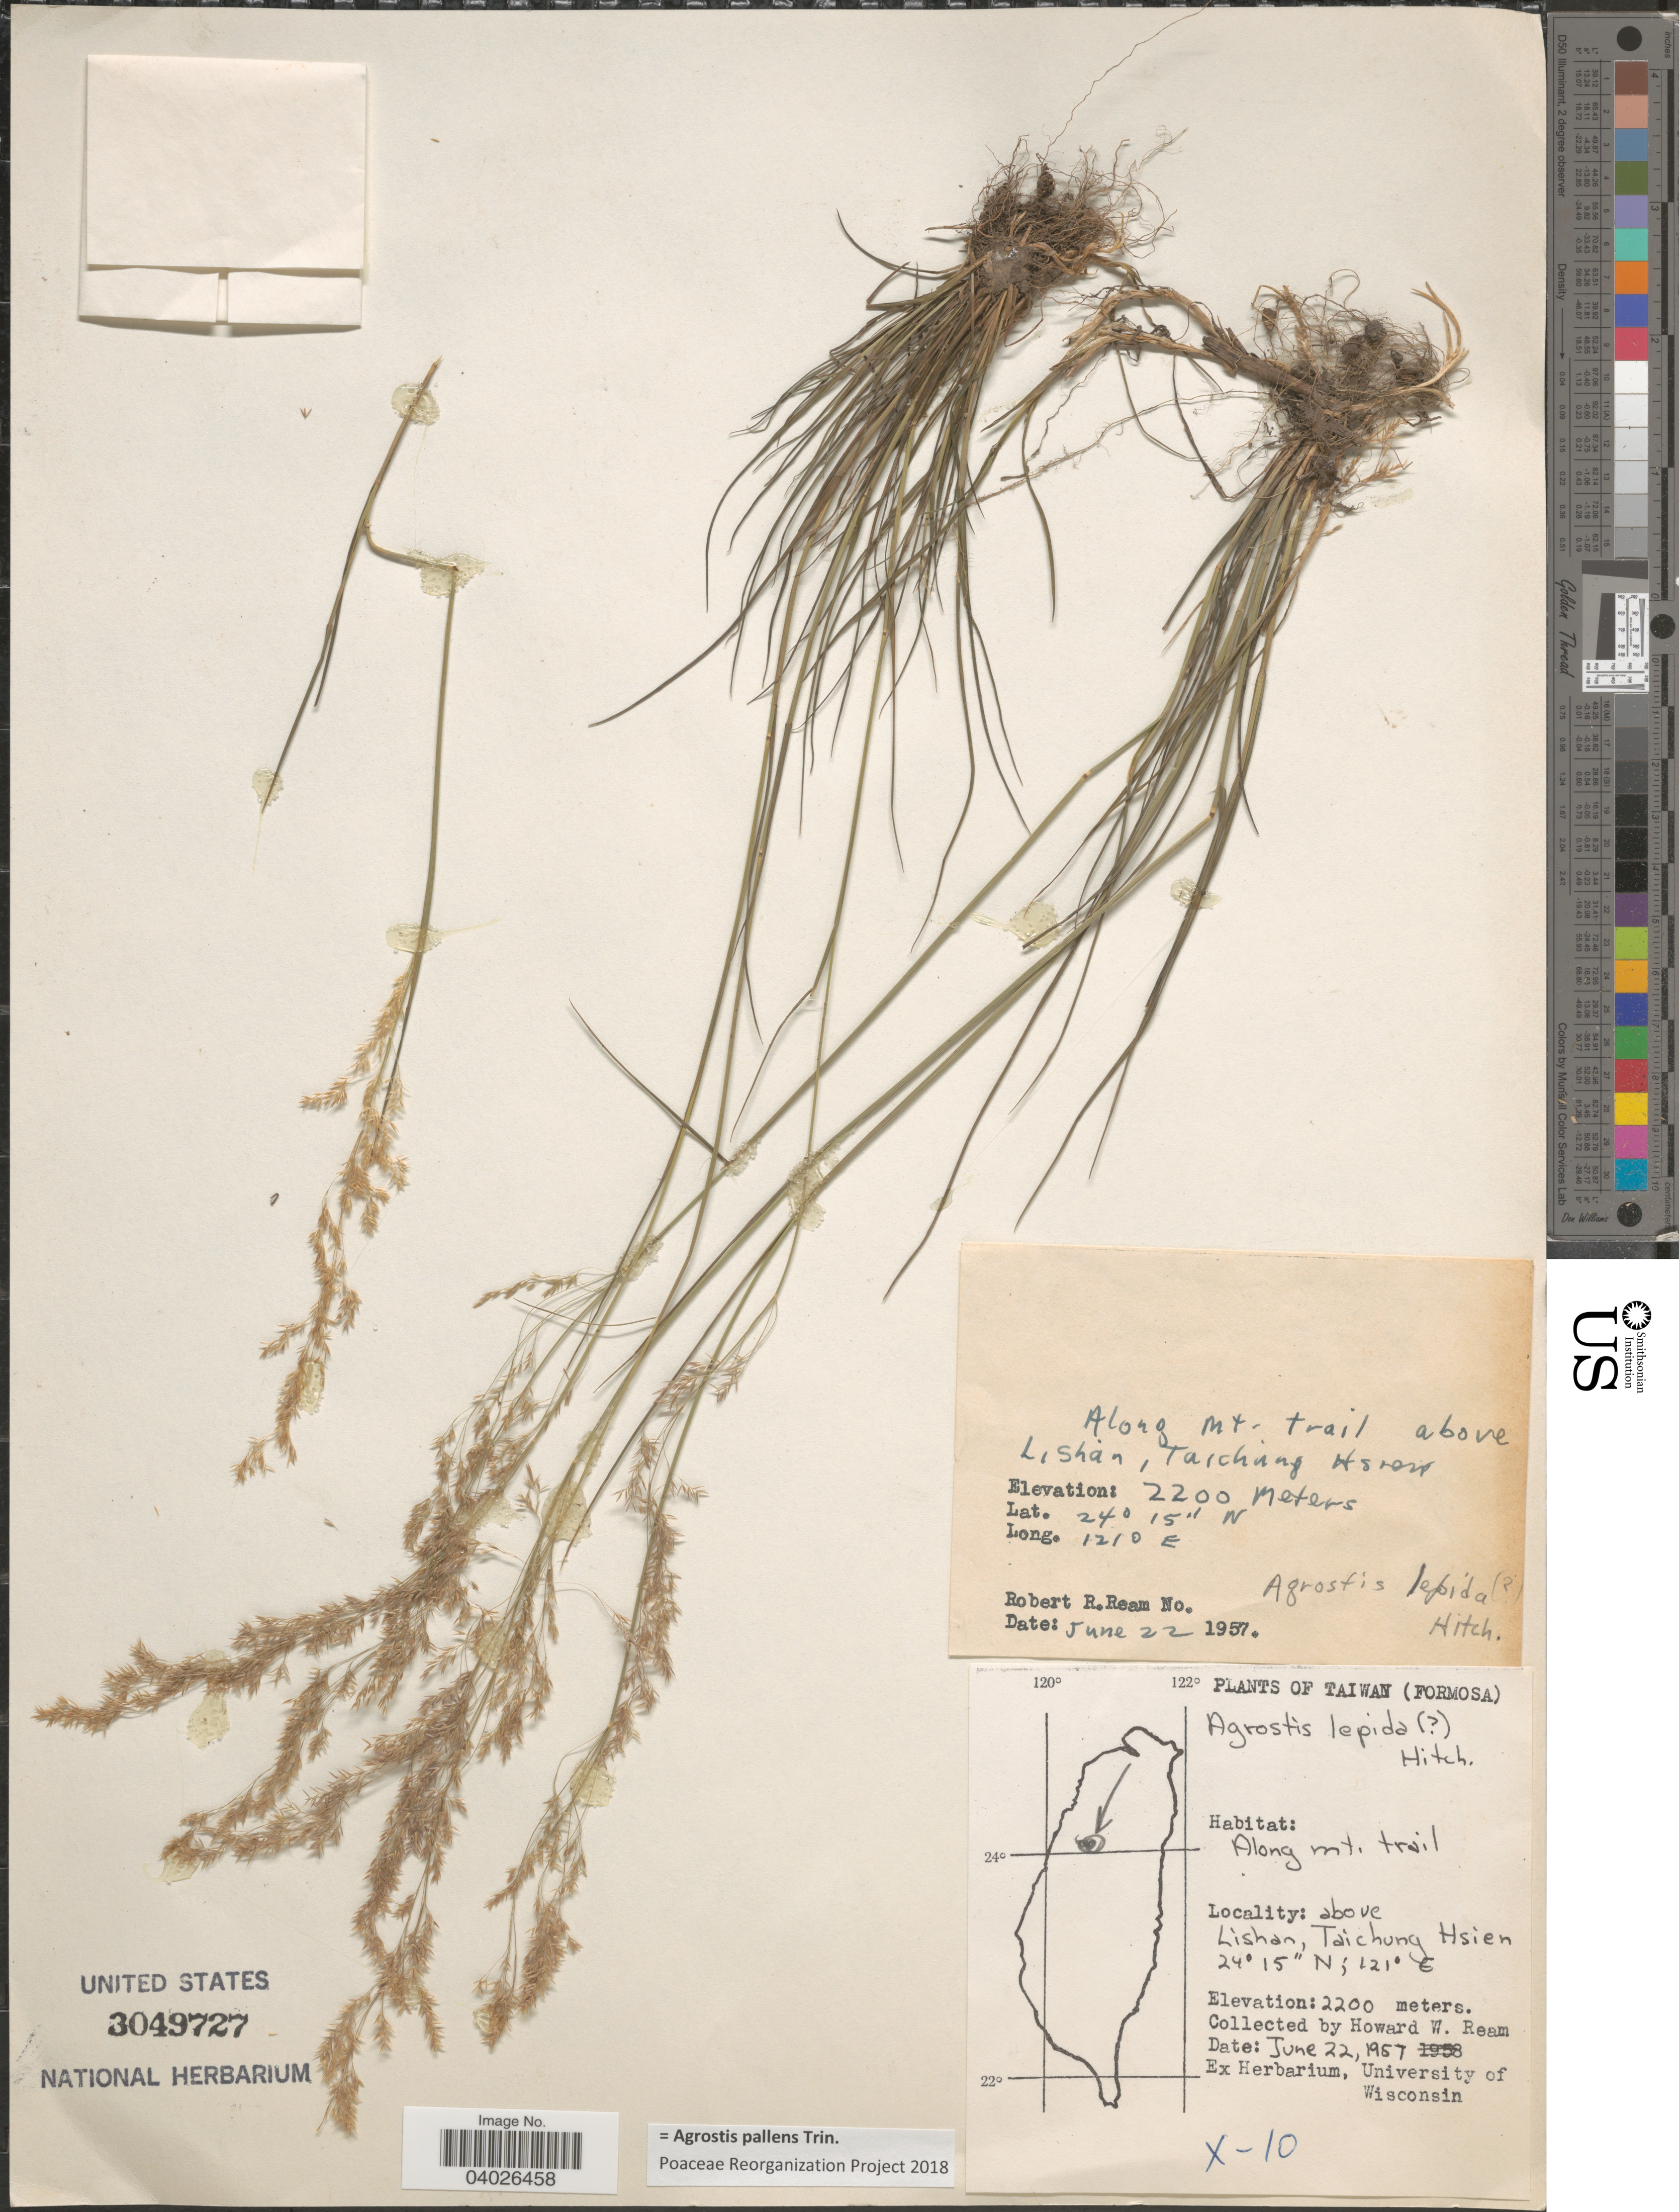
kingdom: Plantae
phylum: Tracheophyta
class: Liliopsida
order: Poales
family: Poaceae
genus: Agrostis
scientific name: Agrostis pallens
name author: Trin.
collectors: R. Ream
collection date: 1957-06-22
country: Taiwan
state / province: Taichung City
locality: Along Mt. trail above Lishan, Taichung Hsien.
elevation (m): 2200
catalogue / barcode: US 3049727